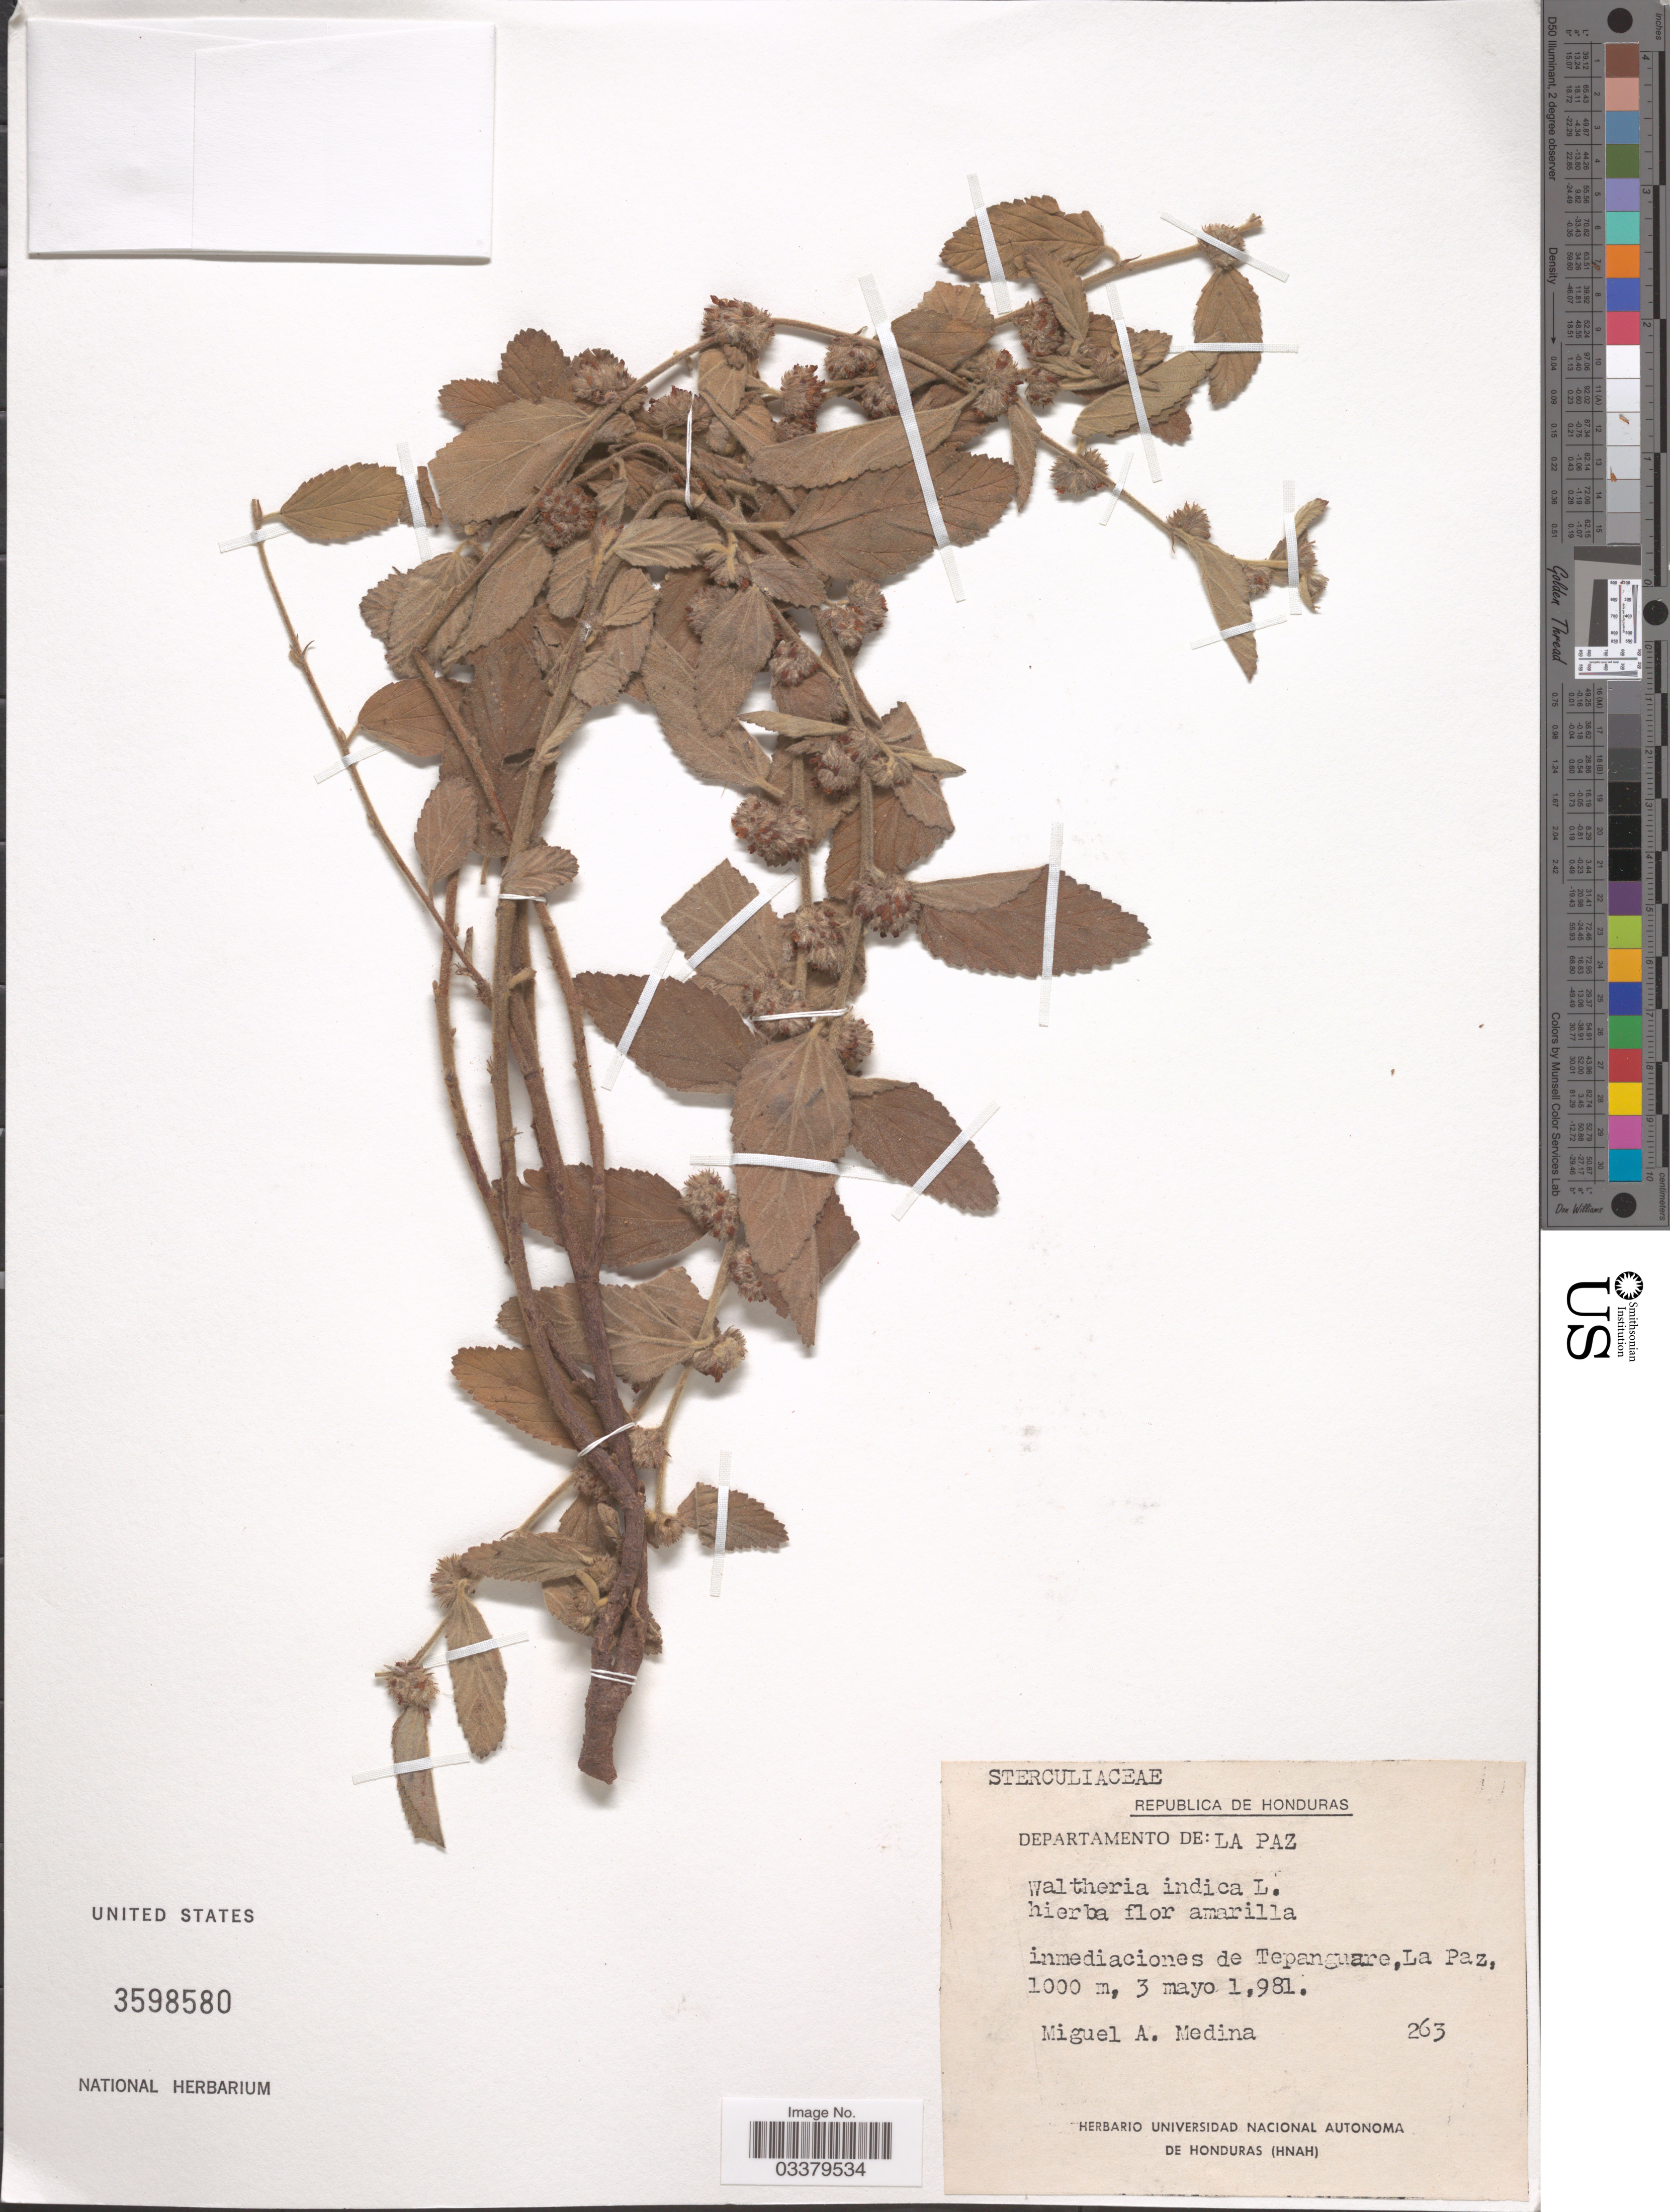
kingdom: Plantae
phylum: Tracheophyta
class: Magnoliopsida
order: Malvales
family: Malvaceae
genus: Waltheria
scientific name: Waltheria indica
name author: L.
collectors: M. Medina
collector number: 263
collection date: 1981-05-03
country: Honduras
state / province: La Paz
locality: Departamento de: La Paz. Inmediaciones de Tepanguare, La Paz.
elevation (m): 1000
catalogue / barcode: US 3598580